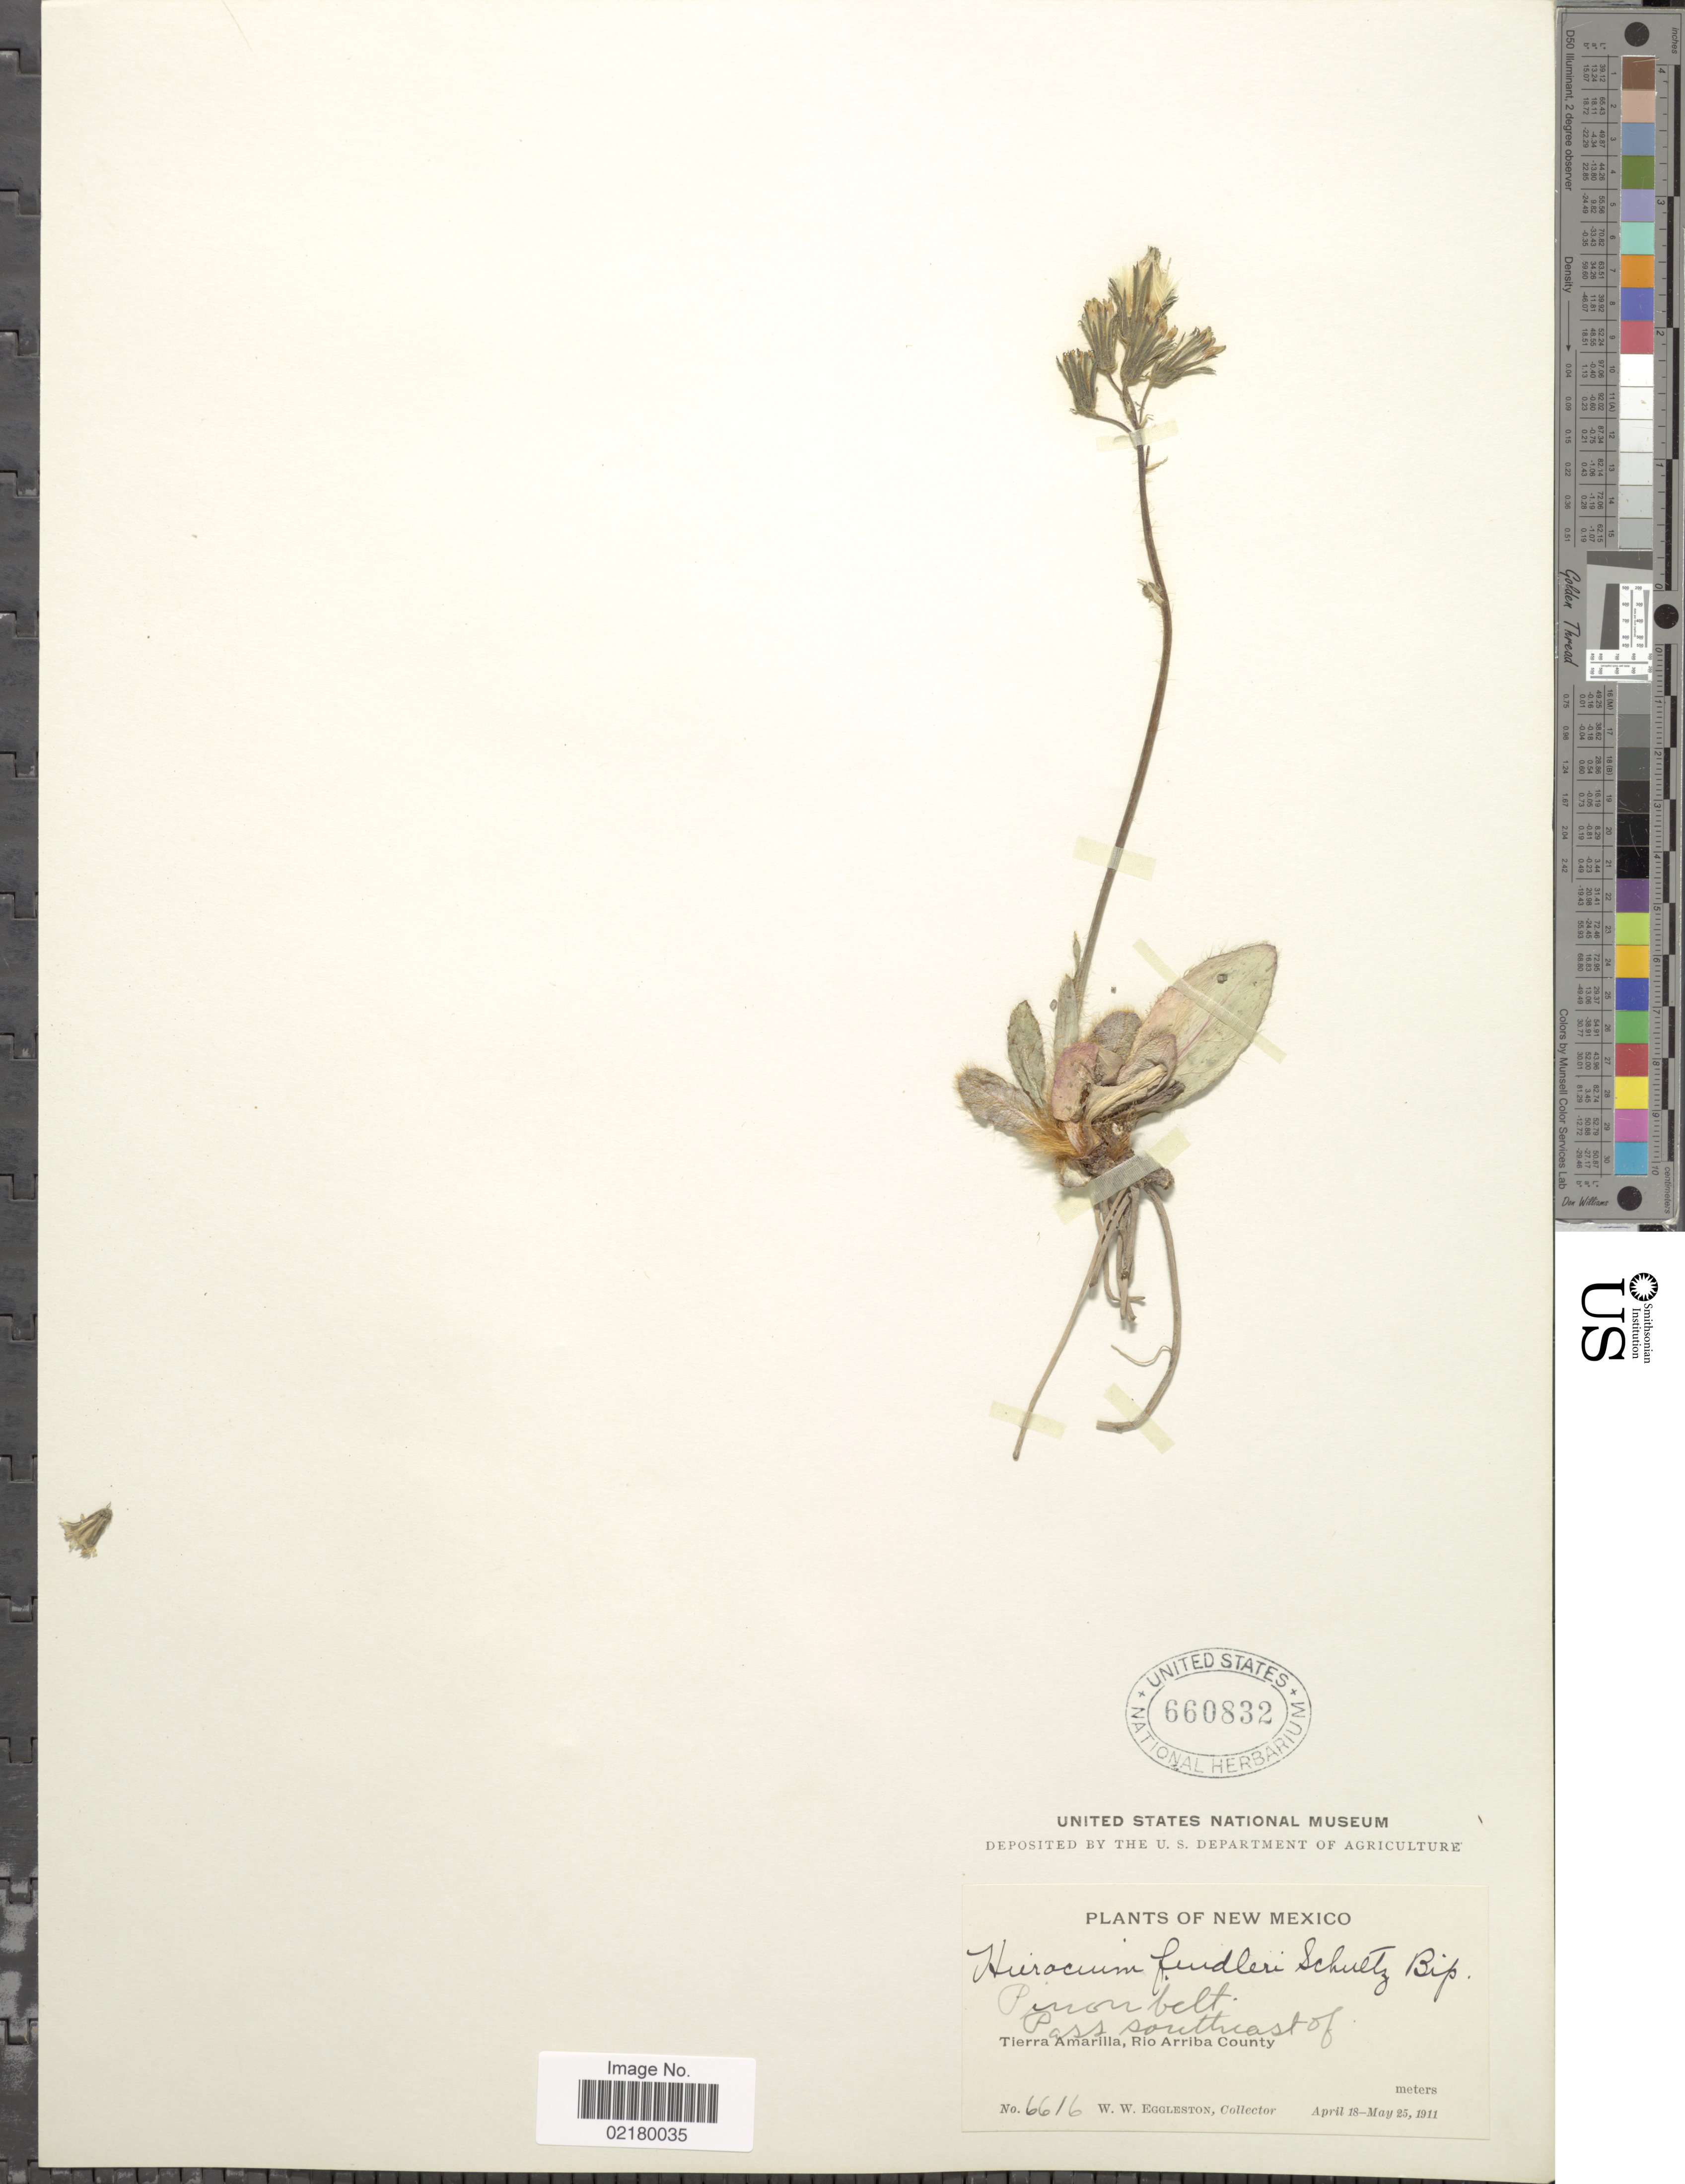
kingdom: Plantae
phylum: Tracheophyta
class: Magnoliopsida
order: Asterales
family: Asteraceae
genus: Hieracium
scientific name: Hieracium fendleri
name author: Sch. Bip.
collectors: W. W. Eggleston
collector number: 6616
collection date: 1911-04-18/1911-05-25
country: United States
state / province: New Mexico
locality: Pinon belt, Pass southeast of Tierra Amarilla, Rio Arriba County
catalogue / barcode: US 660832